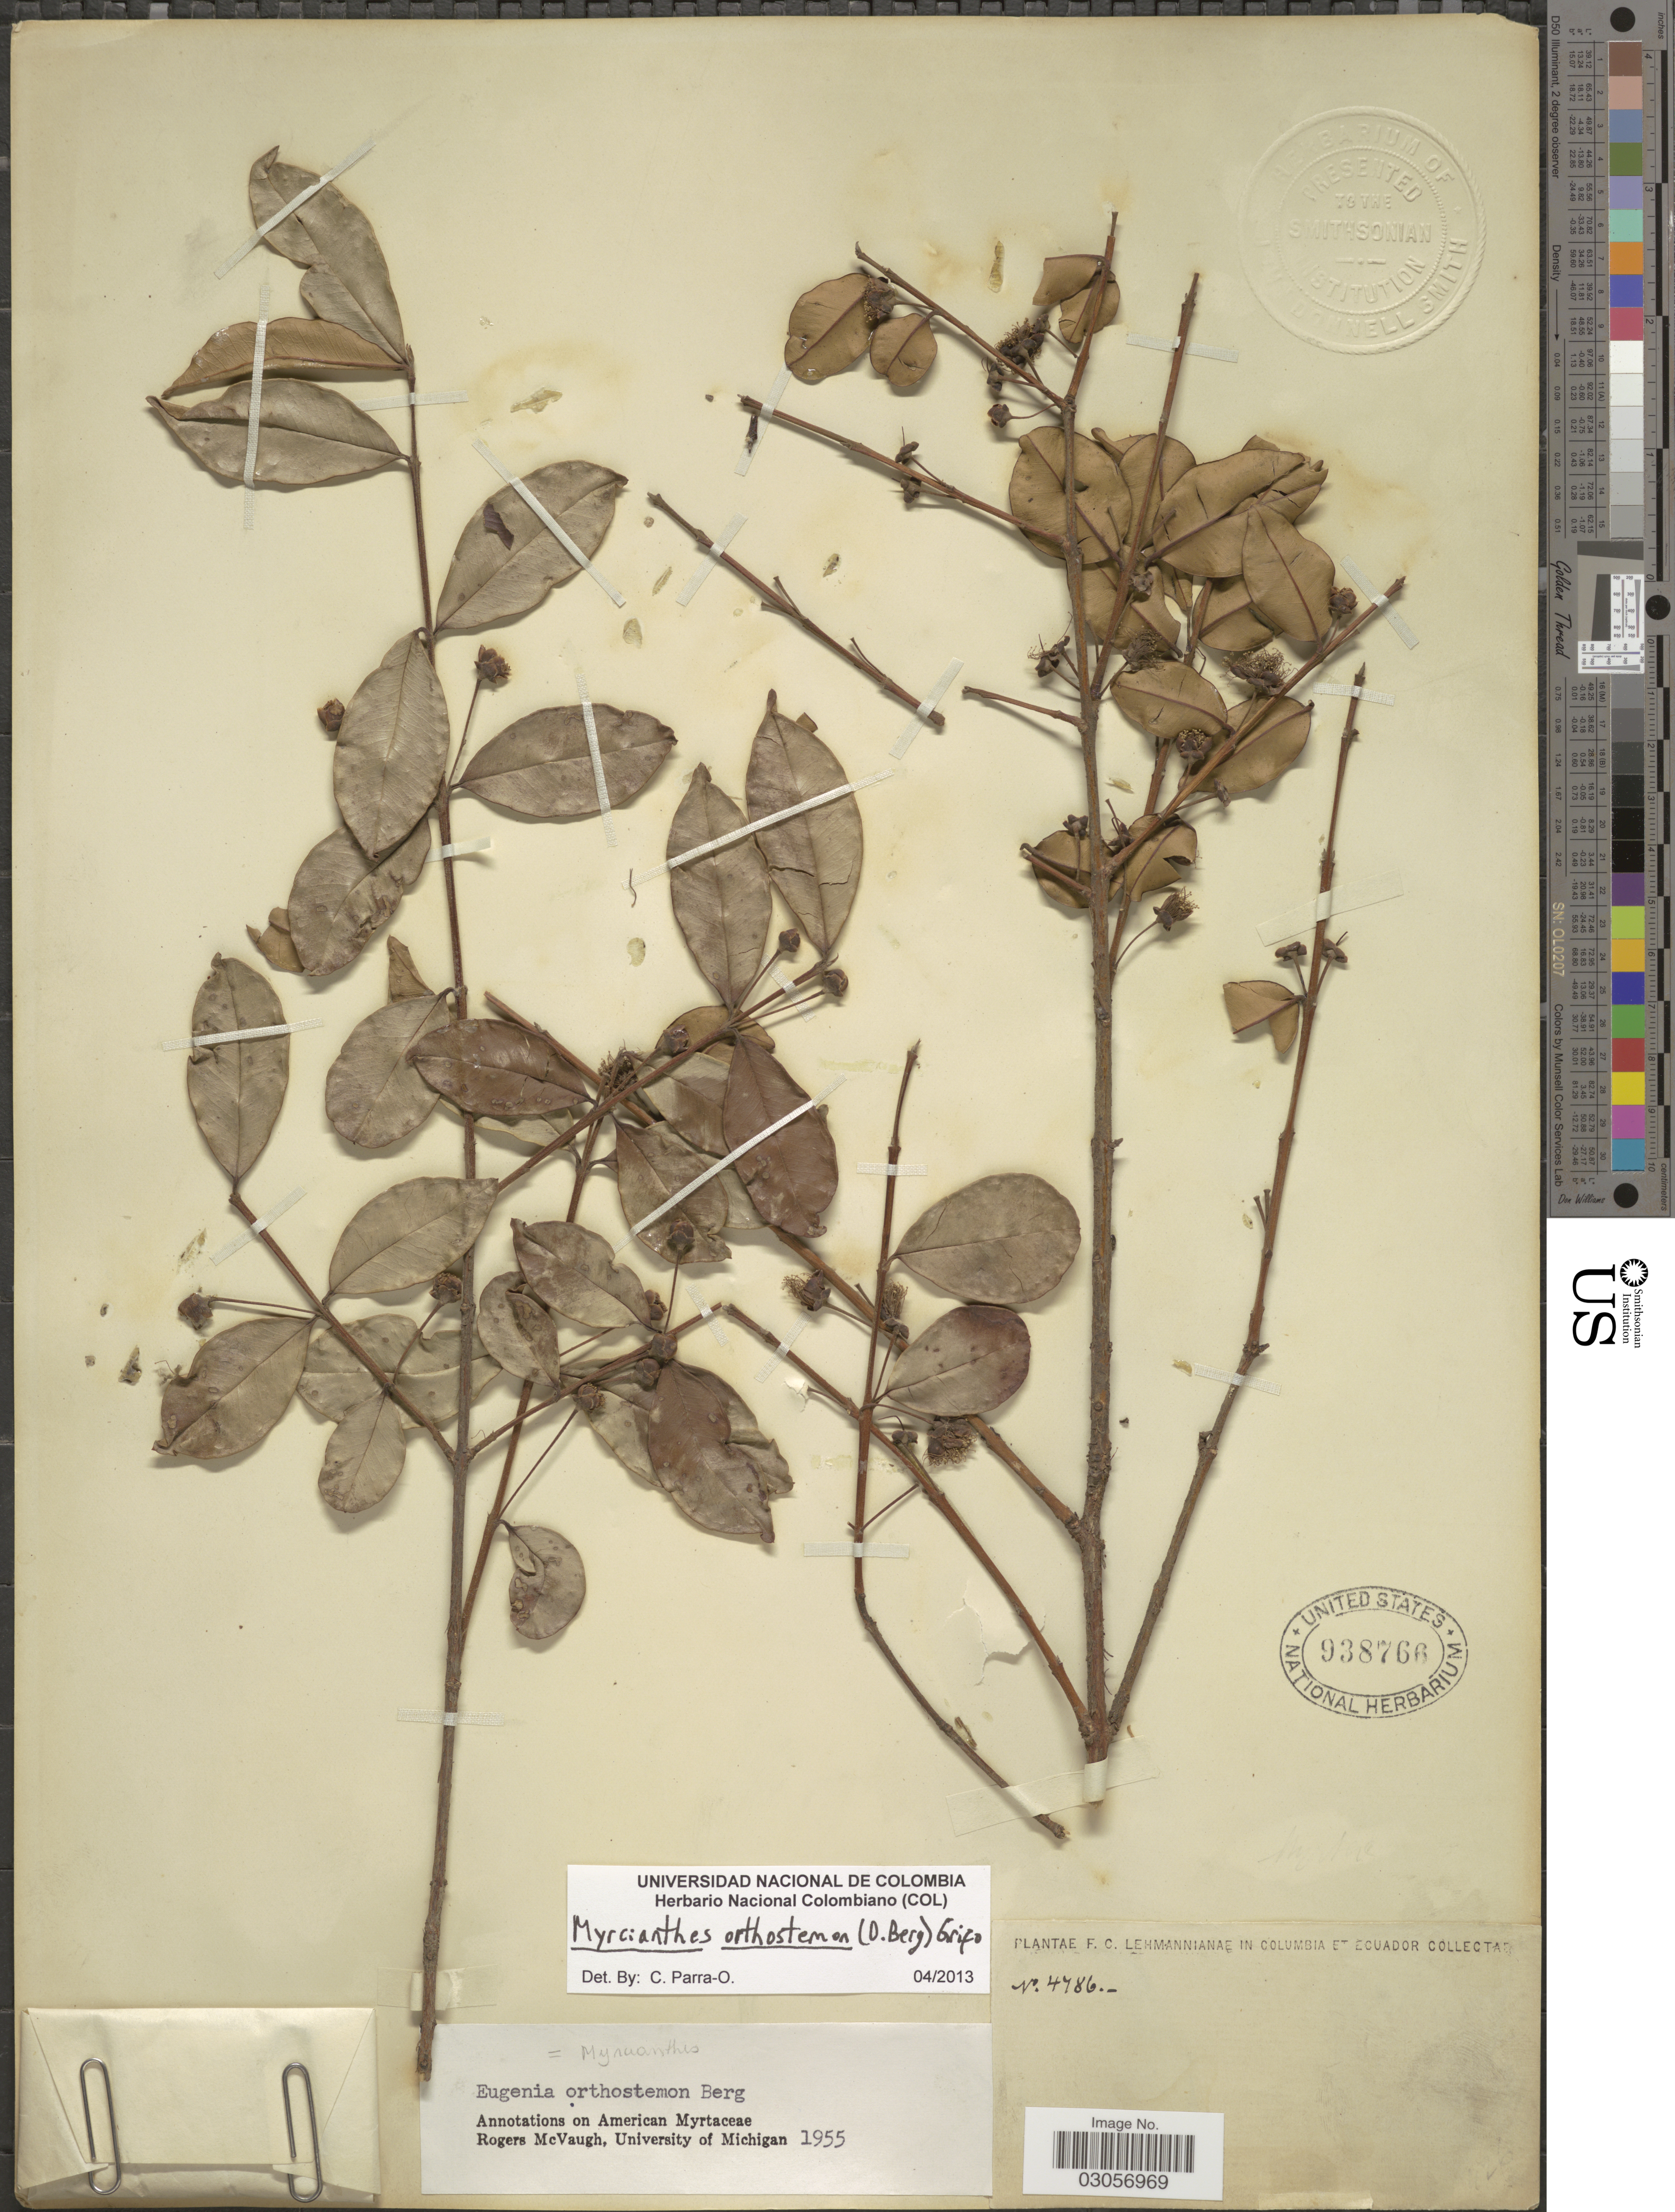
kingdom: Plantae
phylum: Tracheophyta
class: Magnoliopsida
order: Myrtales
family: Myrtaceae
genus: Myrcianthes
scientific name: Myrcianthes orthostemon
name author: (O. Berg) Grifo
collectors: F. C. Lehmann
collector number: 4786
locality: Colombia et Ecuador.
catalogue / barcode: US 938766